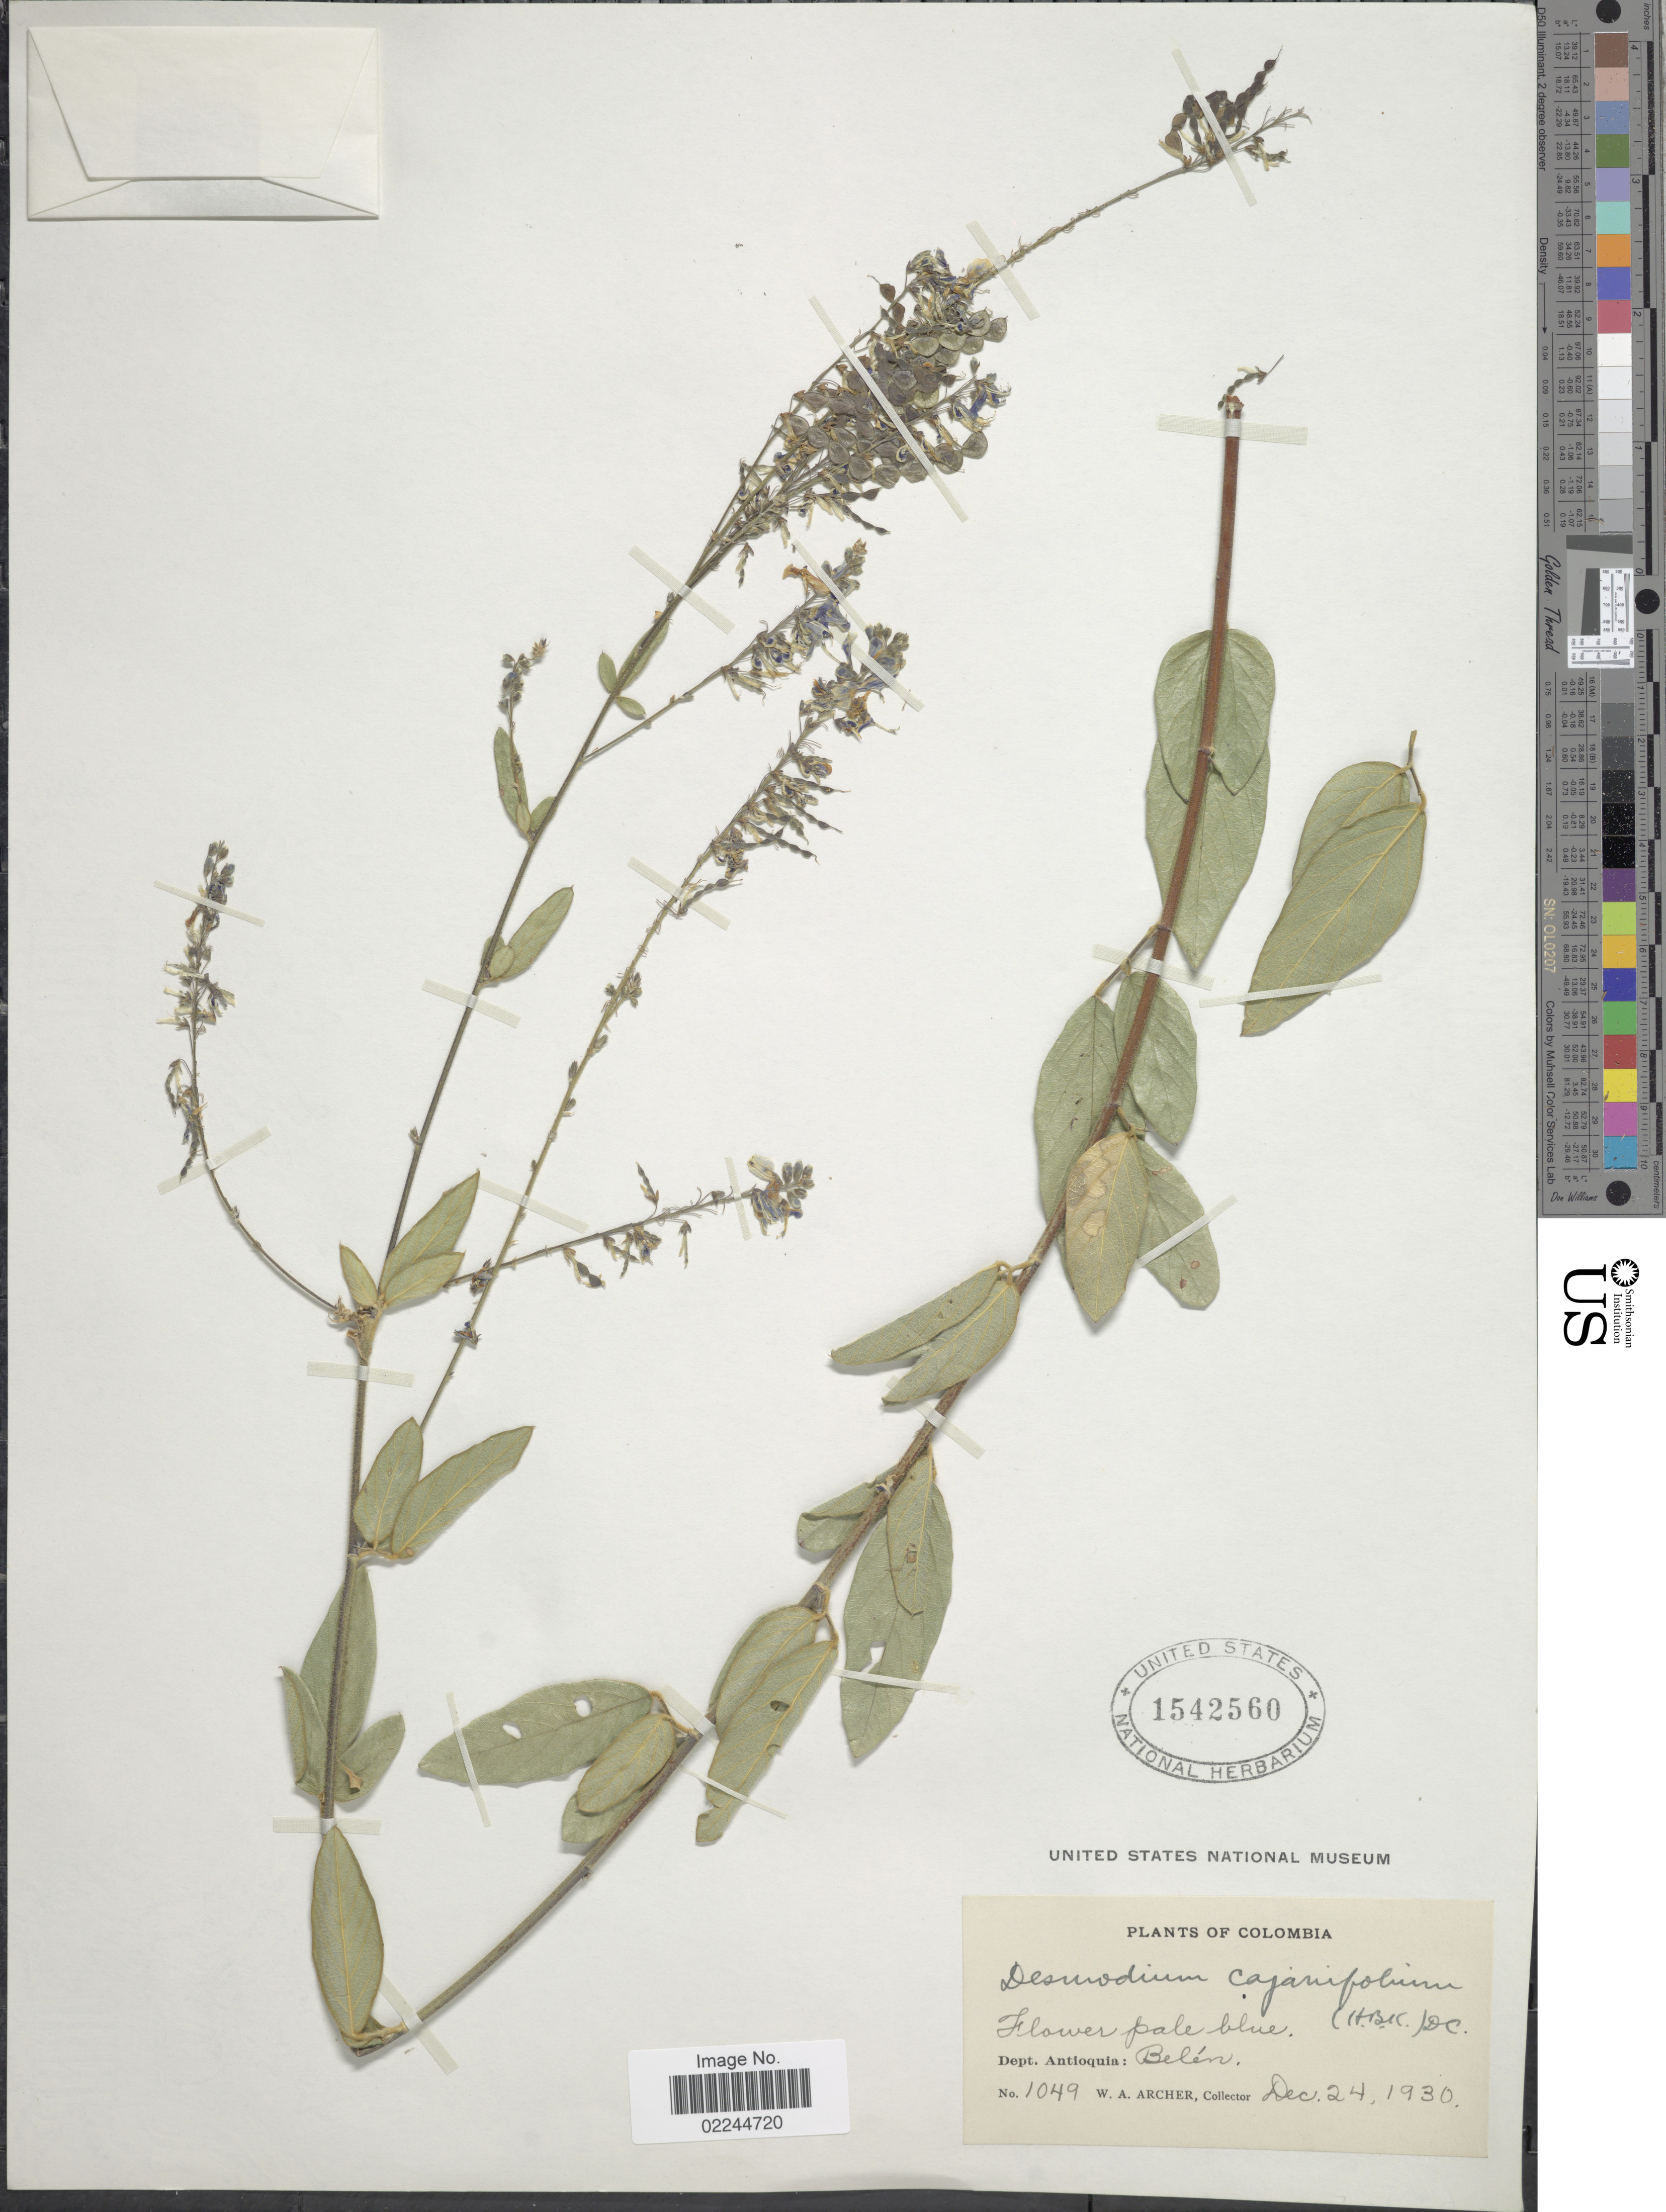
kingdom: Plantae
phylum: Tracheophyta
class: Magnoliopsida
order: Fabales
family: Fabaceae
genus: Desmodium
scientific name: Desmodium cajanifolium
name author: (Kunth) DC.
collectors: W. A. Archer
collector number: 1049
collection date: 1930-12-24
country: Colombia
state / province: Antioquia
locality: Belen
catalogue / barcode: US 1542560